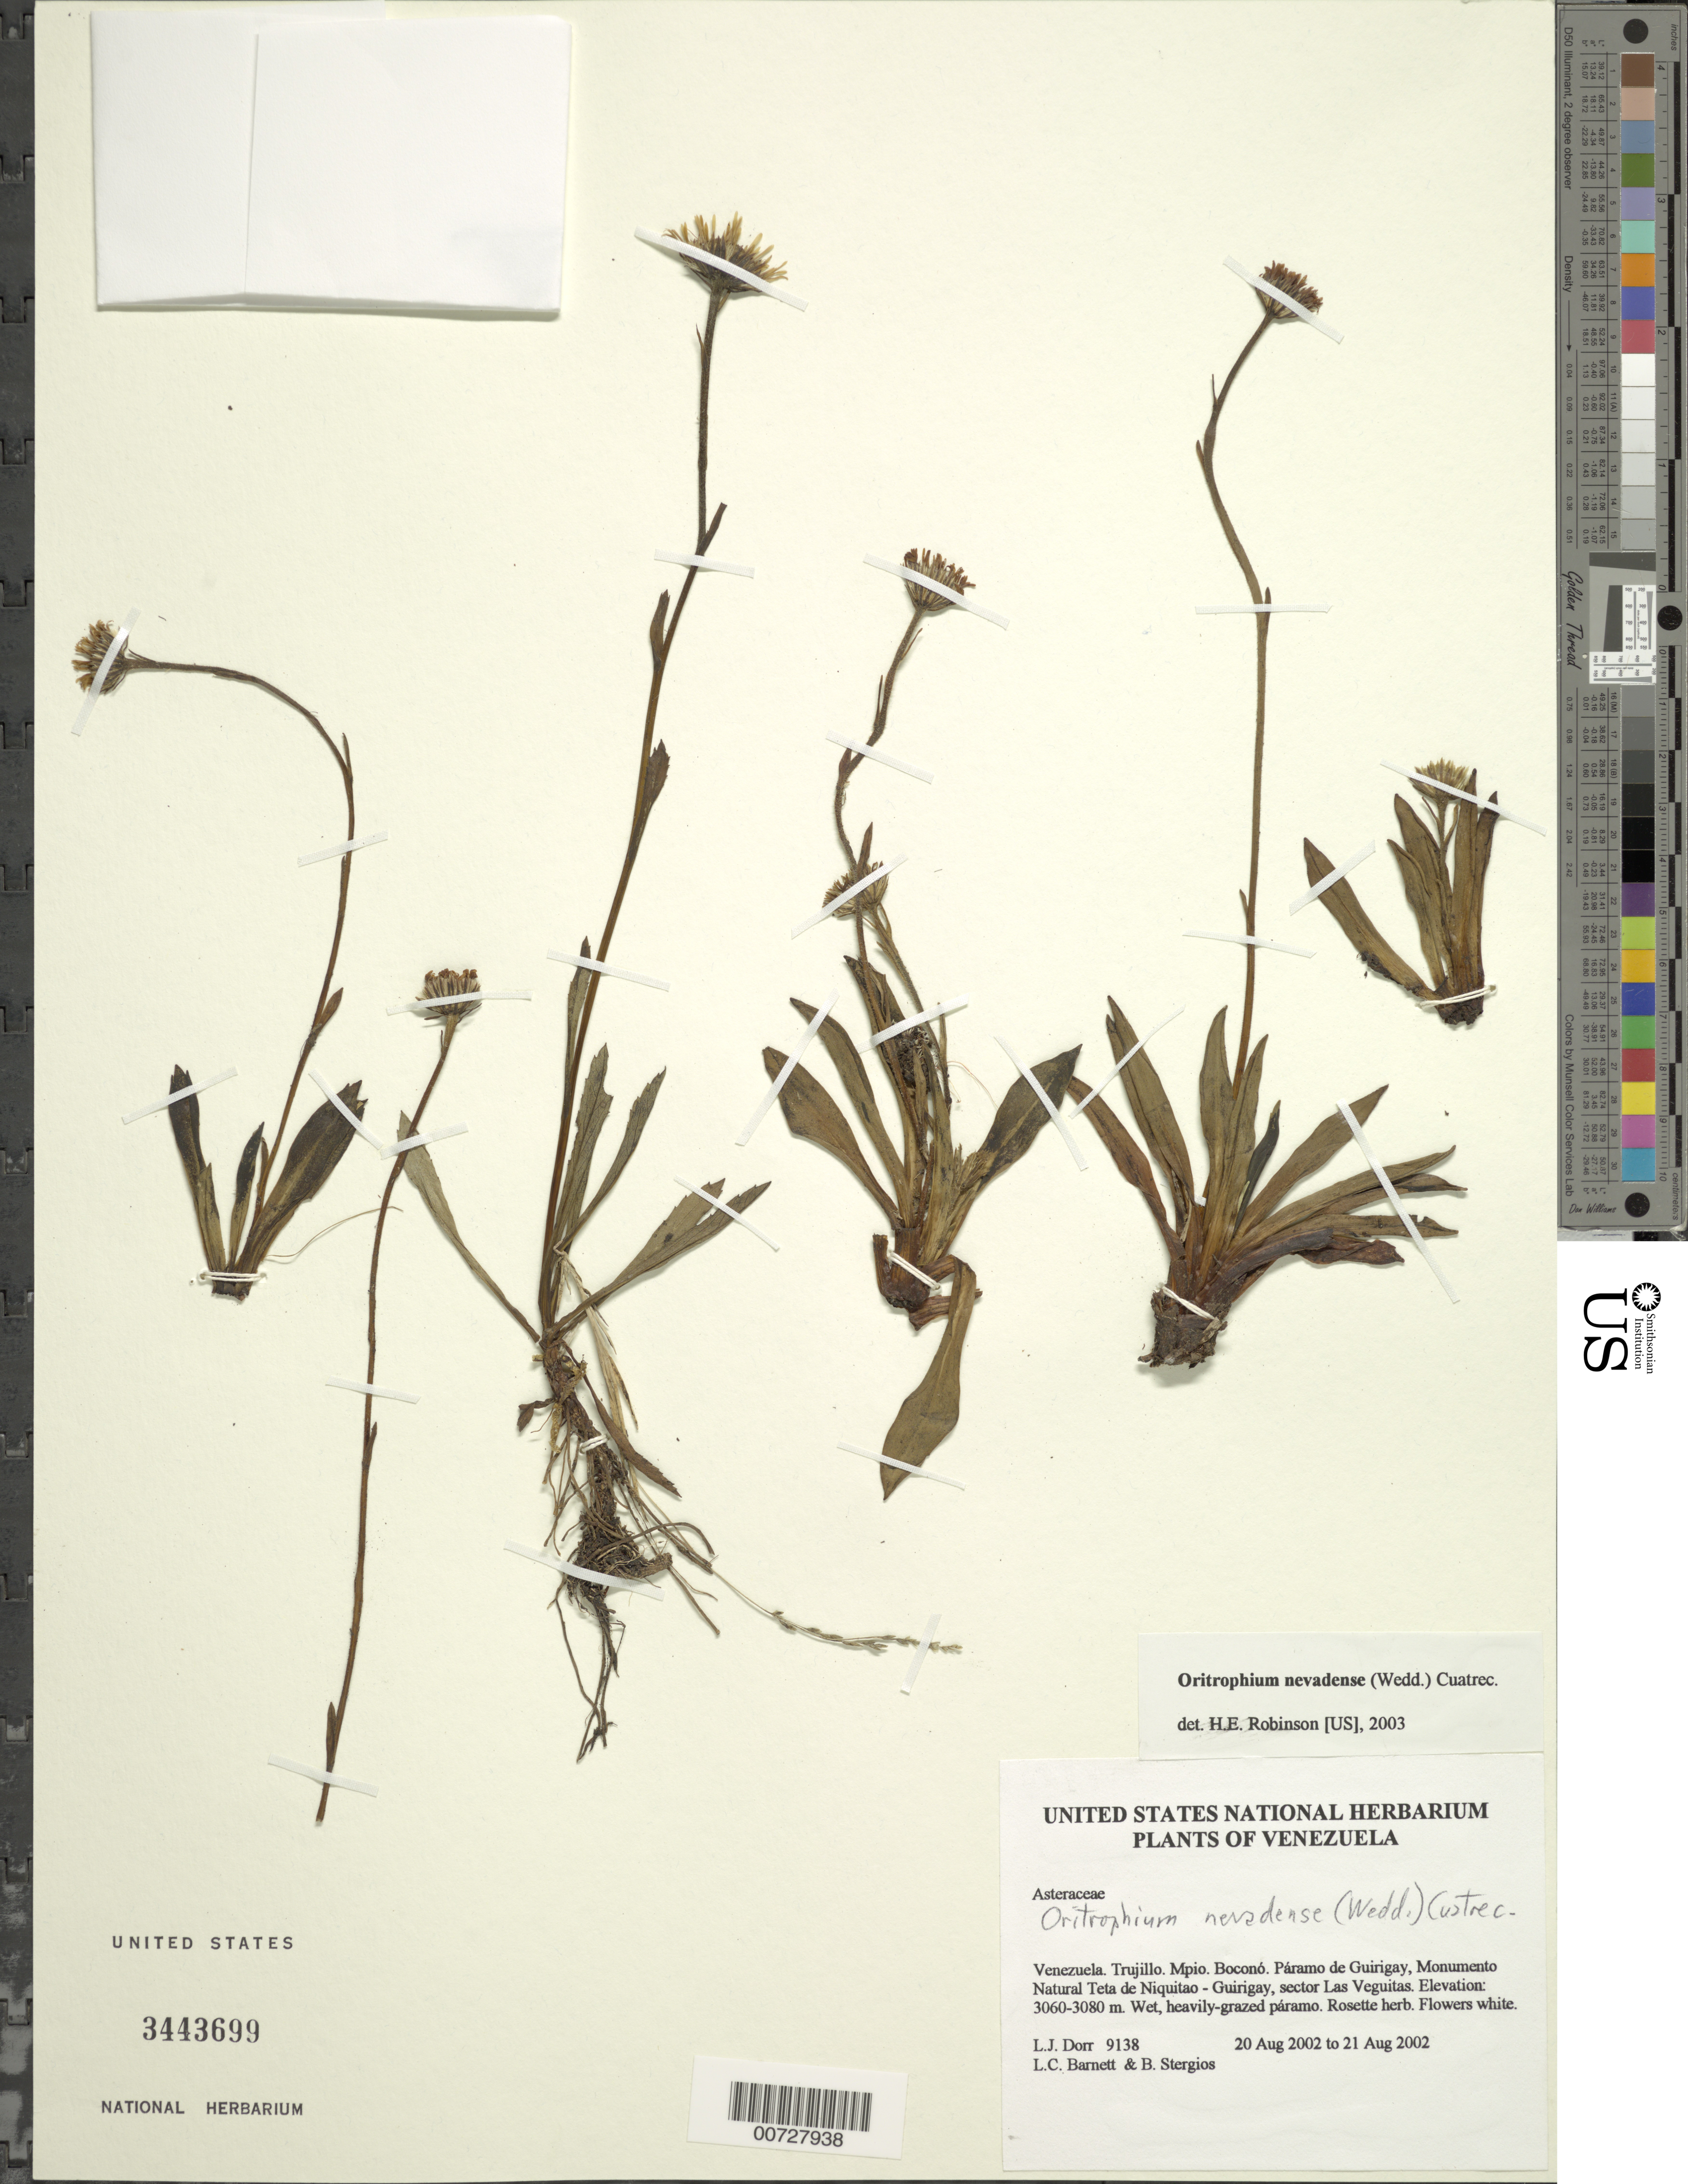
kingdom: Plantae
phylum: Tracheophyta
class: Magnoliopsida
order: Asterales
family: Asteraceae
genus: Oritrophium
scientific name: Oritrophium nevadense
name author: (Wedd.) Cuatrec.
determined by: Robinson, Harold E., (US)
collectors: L. J. Dorr, L. C. Barnett & B. G. Stergios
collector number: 9138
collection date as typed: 20 Aug 2002 to 21 Aug 2002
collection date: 2002-08-20/2002-08-21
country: Venezuela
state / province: Trujillo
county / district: Boconó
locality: Páramo de Guirigay, Monumento Natural Teta de Niquitao - Guirigay, sector Las Veguitas.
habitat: Wet, heavily-grazed páramo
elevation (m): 3060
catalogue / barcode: US 3443699